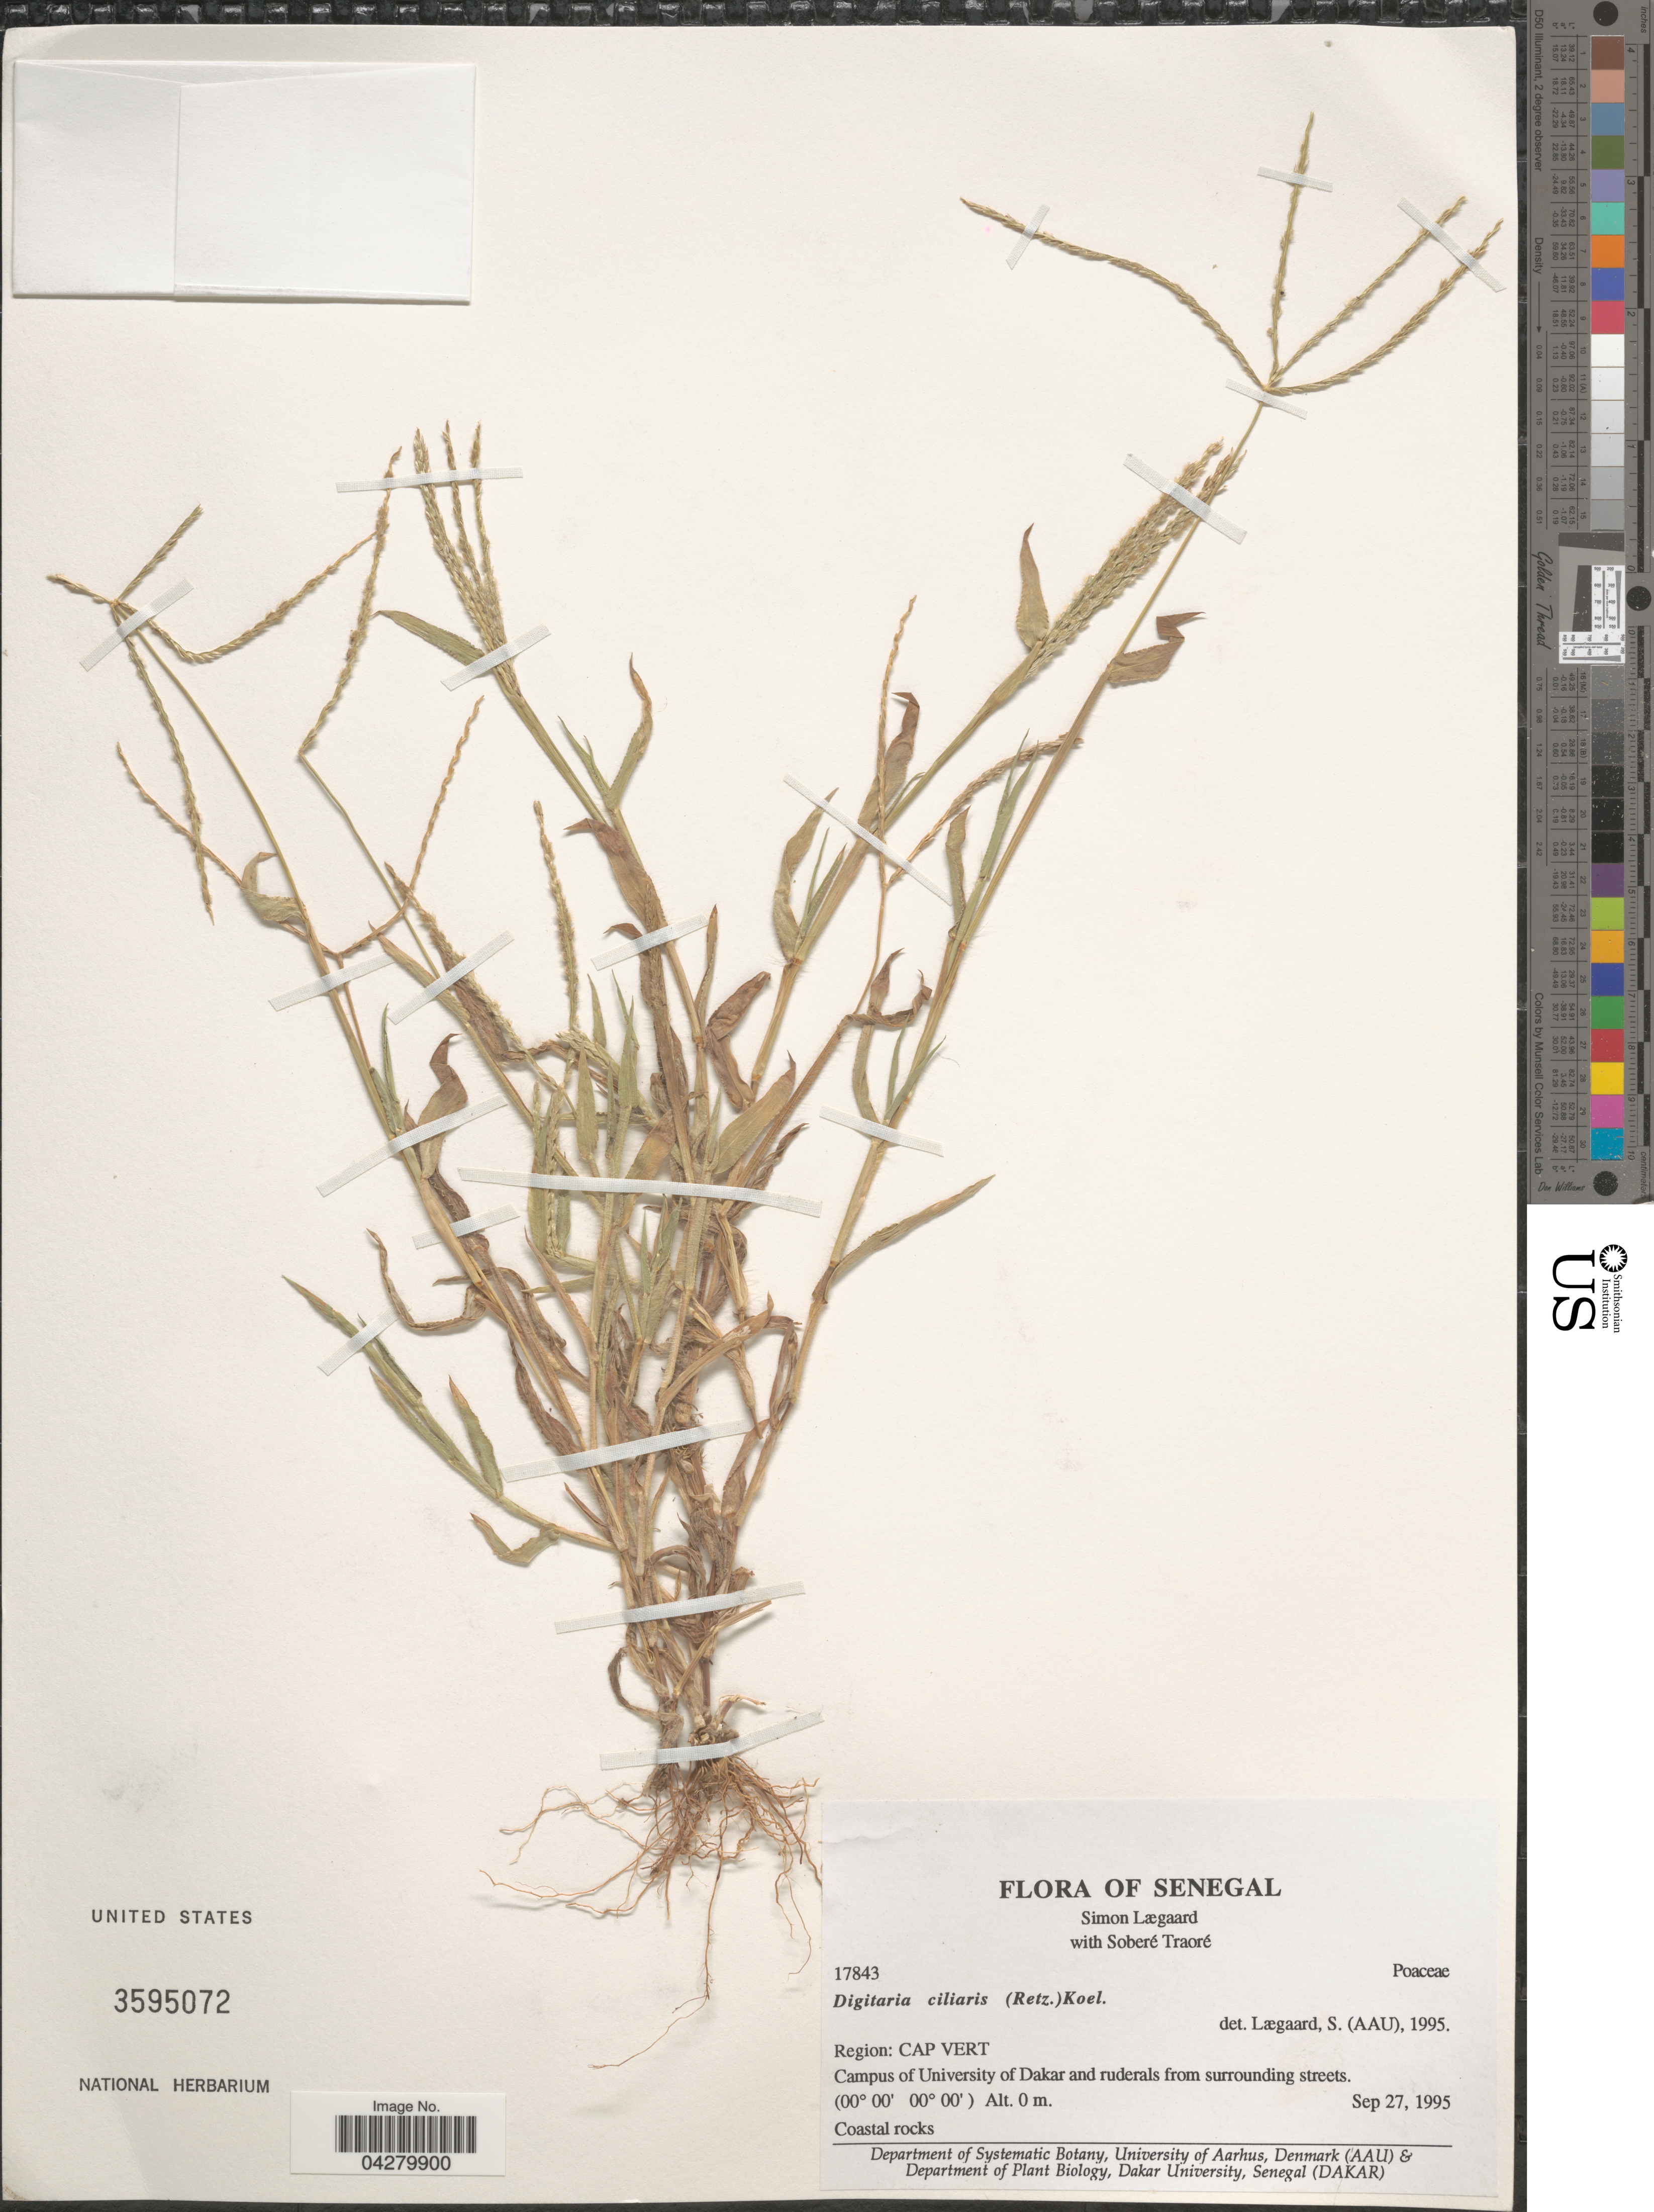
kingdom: Plantae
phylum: Tracheophyta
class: Liliopsida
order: Poales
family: Poaceae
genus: Digitaria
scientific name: Digitaria ciliaris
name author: (Retz.) Koeler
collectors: S. Lægaard & S. Traore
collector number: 17843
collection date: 1995-09-27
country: Senegal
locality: Region: Cap Vert. Campus of University of Dakar and ruderals from surrounding streets.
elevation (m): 0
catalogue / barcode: US 3595072